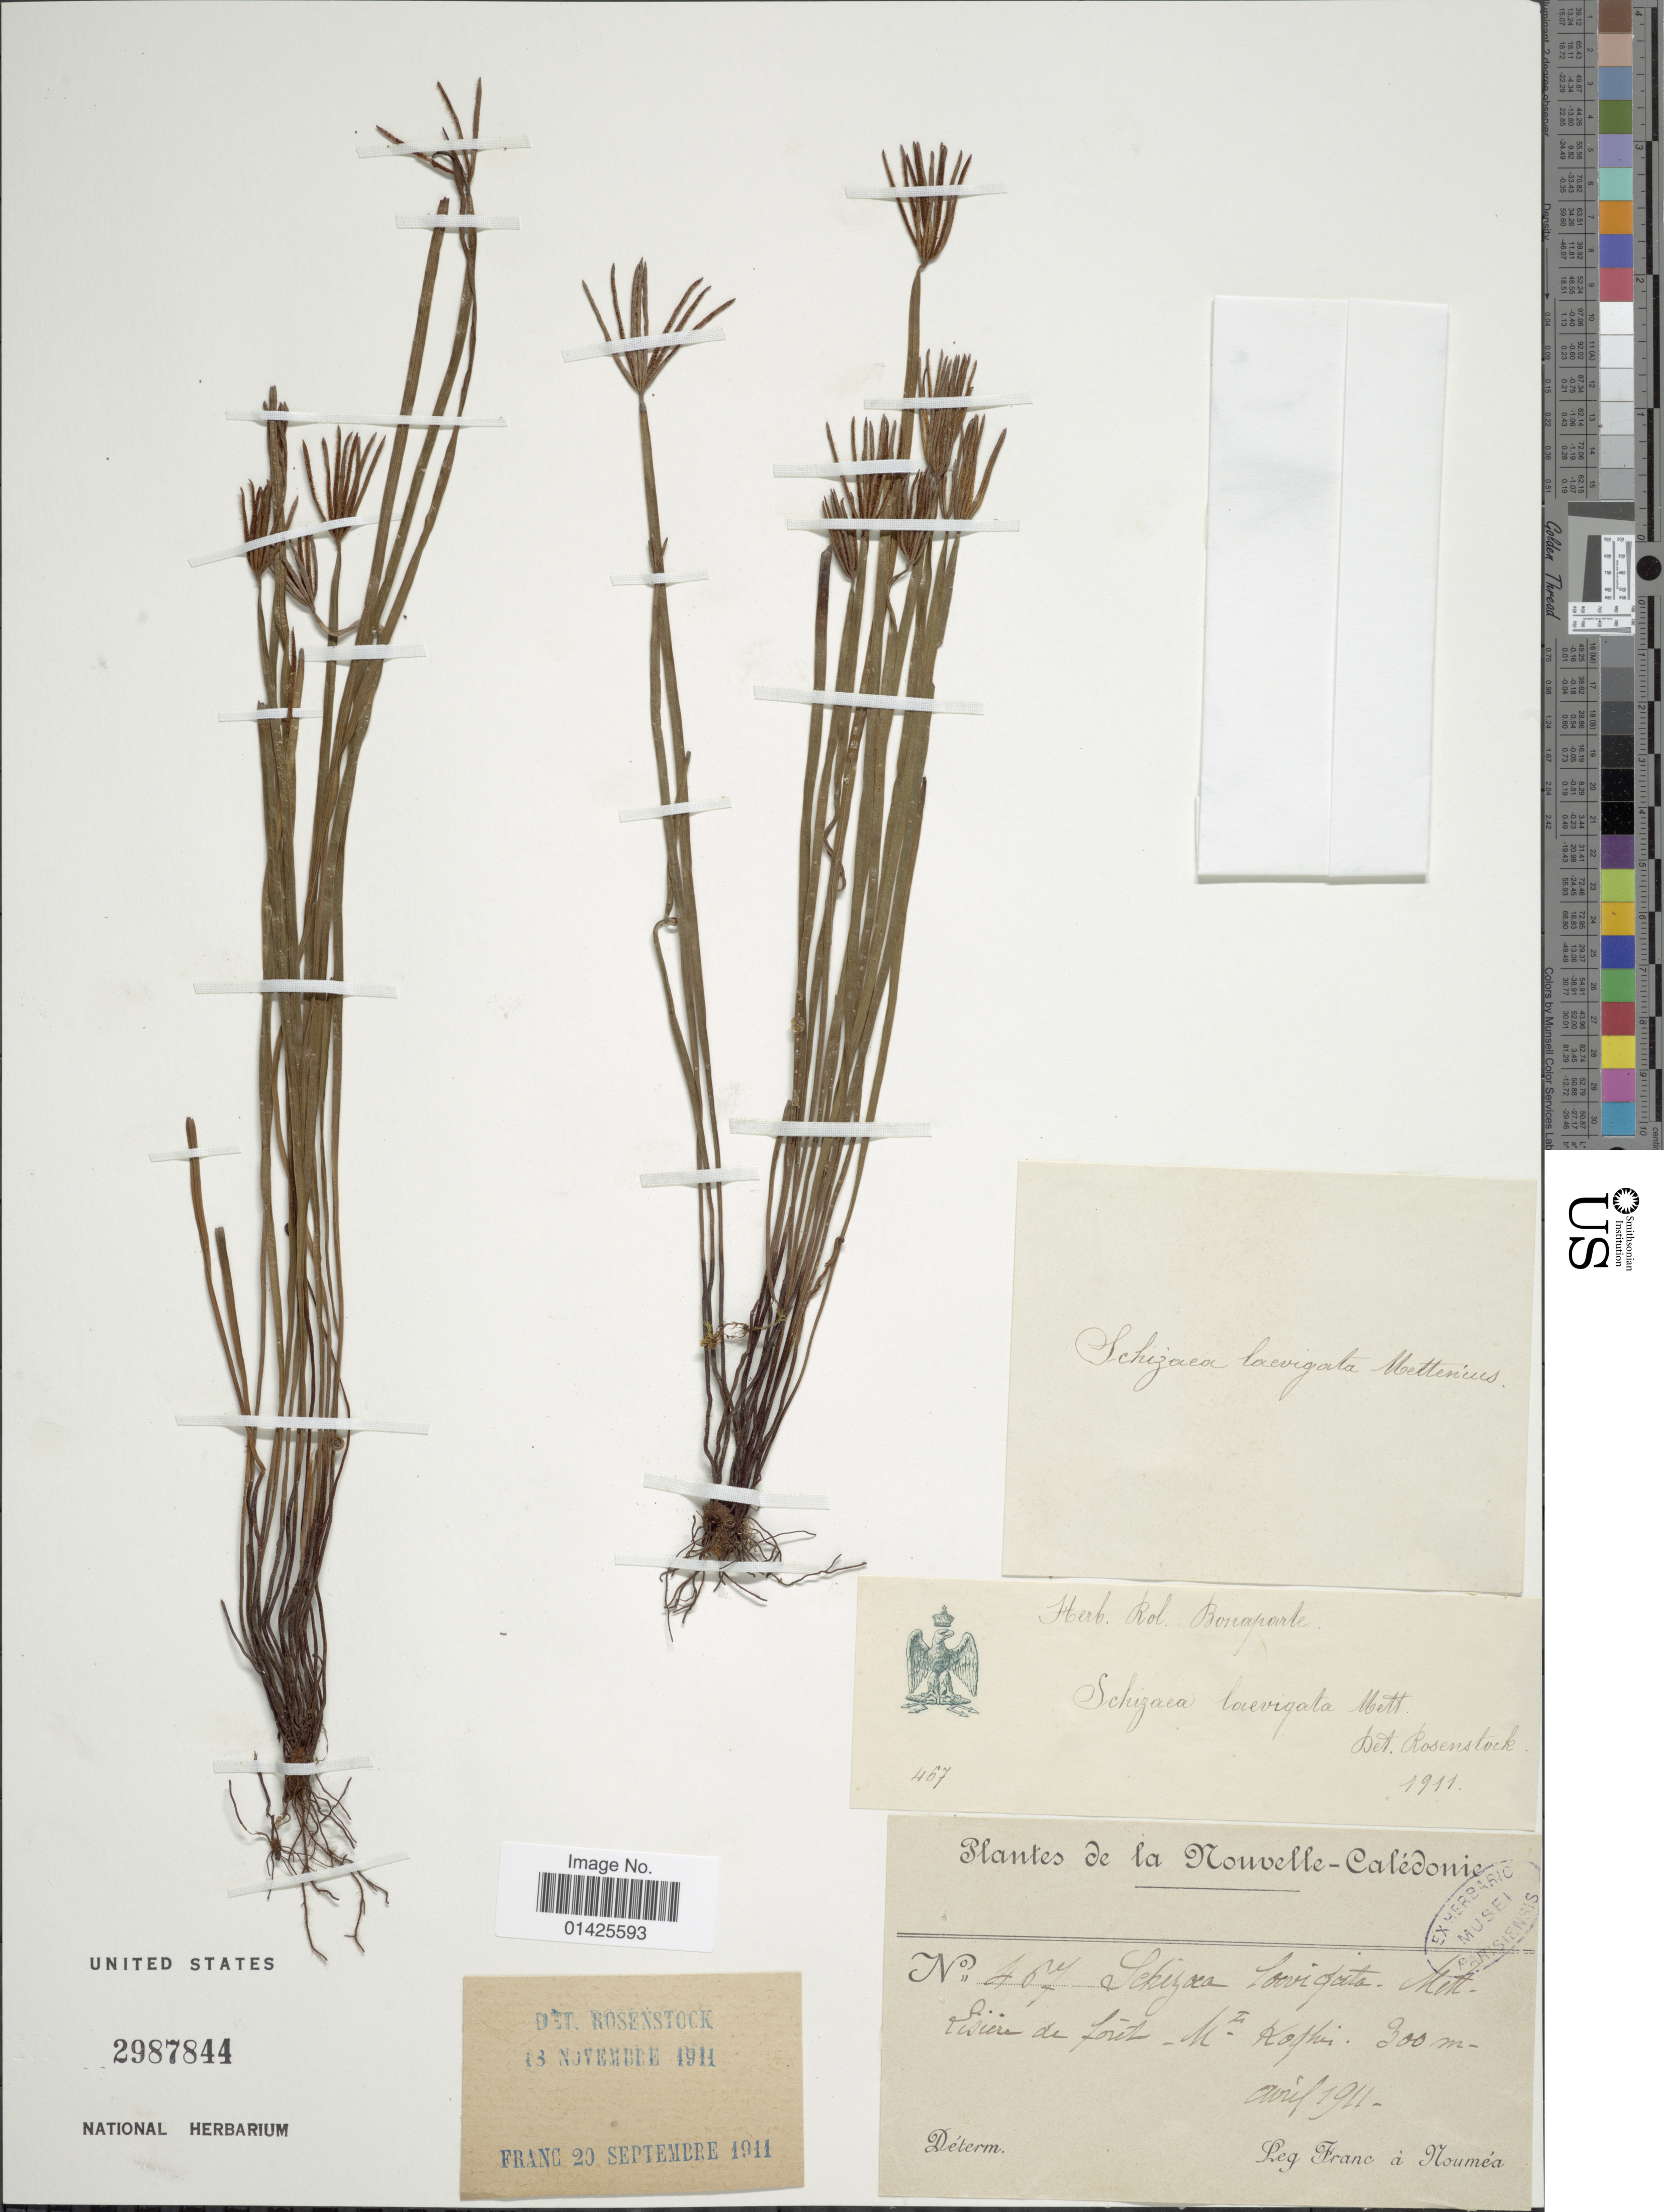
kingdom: Plantae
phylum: Tracheophyta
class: Polypodiopsida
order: Schizaeales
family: Schizaeaceae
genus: Actinostachys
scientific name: Actinostachys laevigata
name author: (Mett.) C.F. Reed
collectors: Franc & Nouméa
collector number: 467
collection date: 1911-04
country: New Caledonia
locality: Lisiere de foret Mt. Koghis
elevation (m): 300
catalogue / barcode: US 2987844